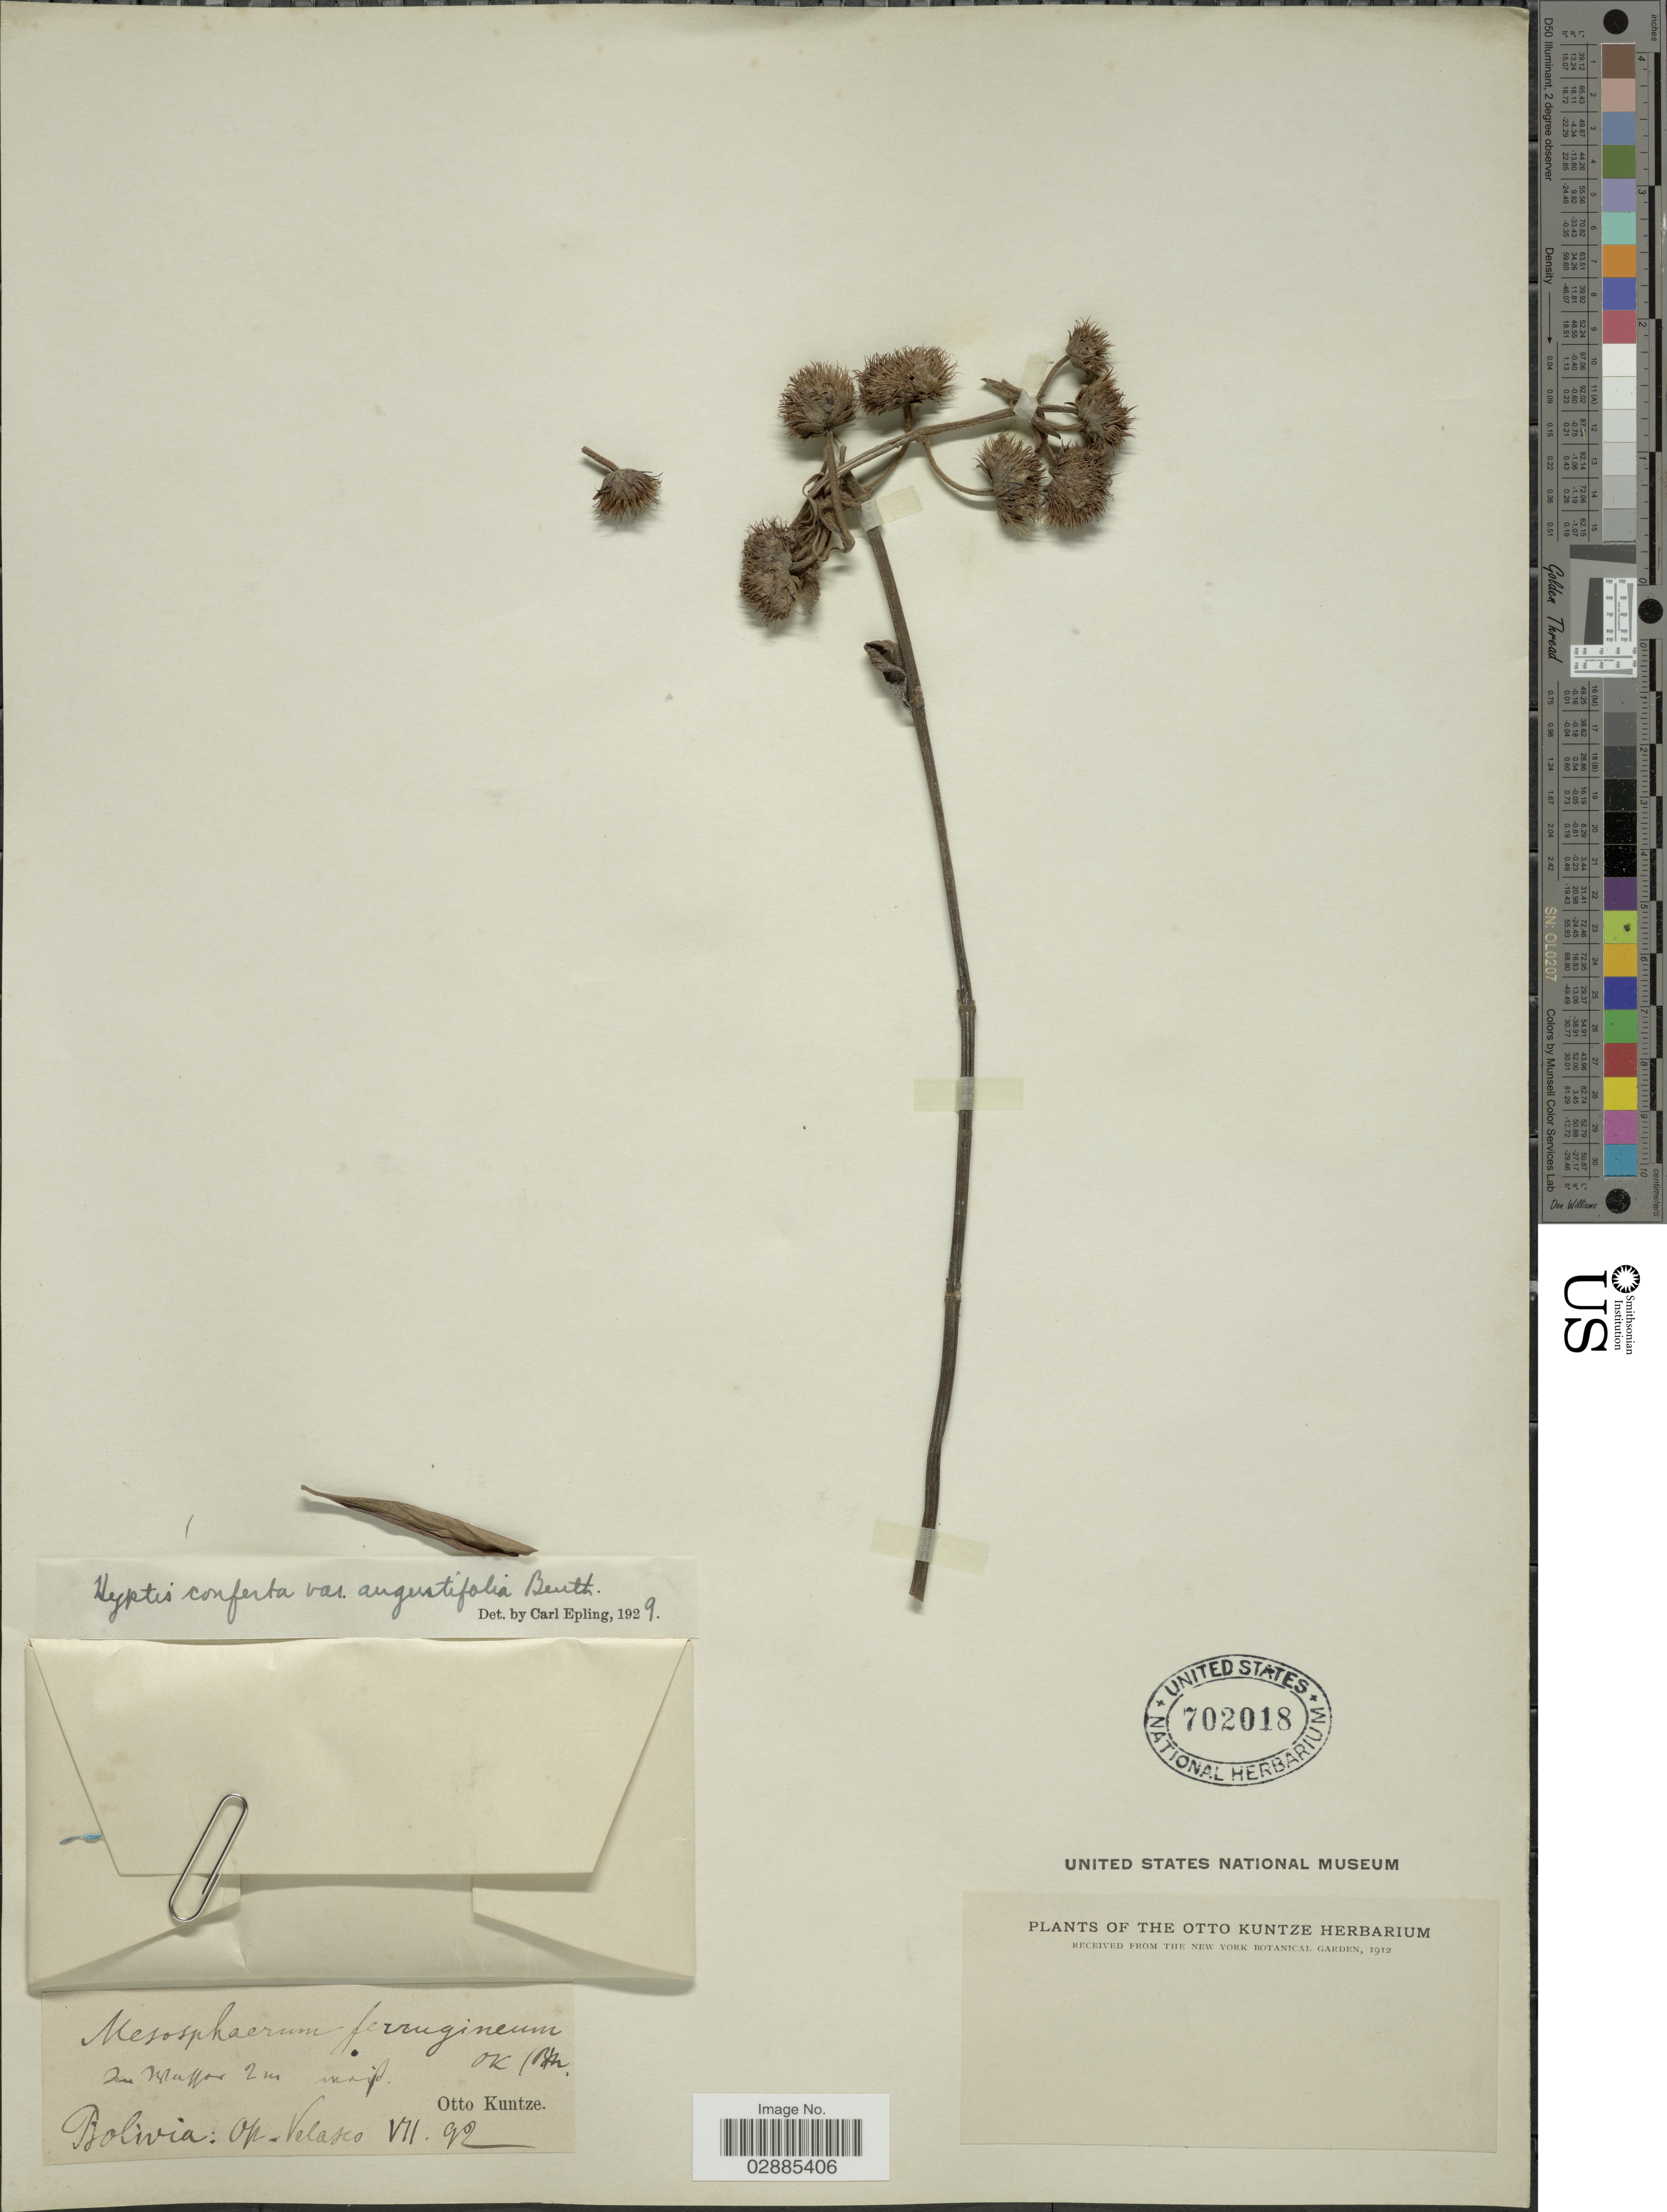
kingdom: Plantae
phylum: Tracheophyta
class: Magnoliopsida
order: Lamiales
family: Lamiaceae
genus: Hyptis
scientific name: Hyptis conferta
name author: Pohl ex Benth.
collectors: C.E.O. Kuntze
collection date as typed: Transcribed d/m/y: /7/92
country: Bolivia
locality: Ost Velasco. [interpreted]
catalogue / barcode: US 702018